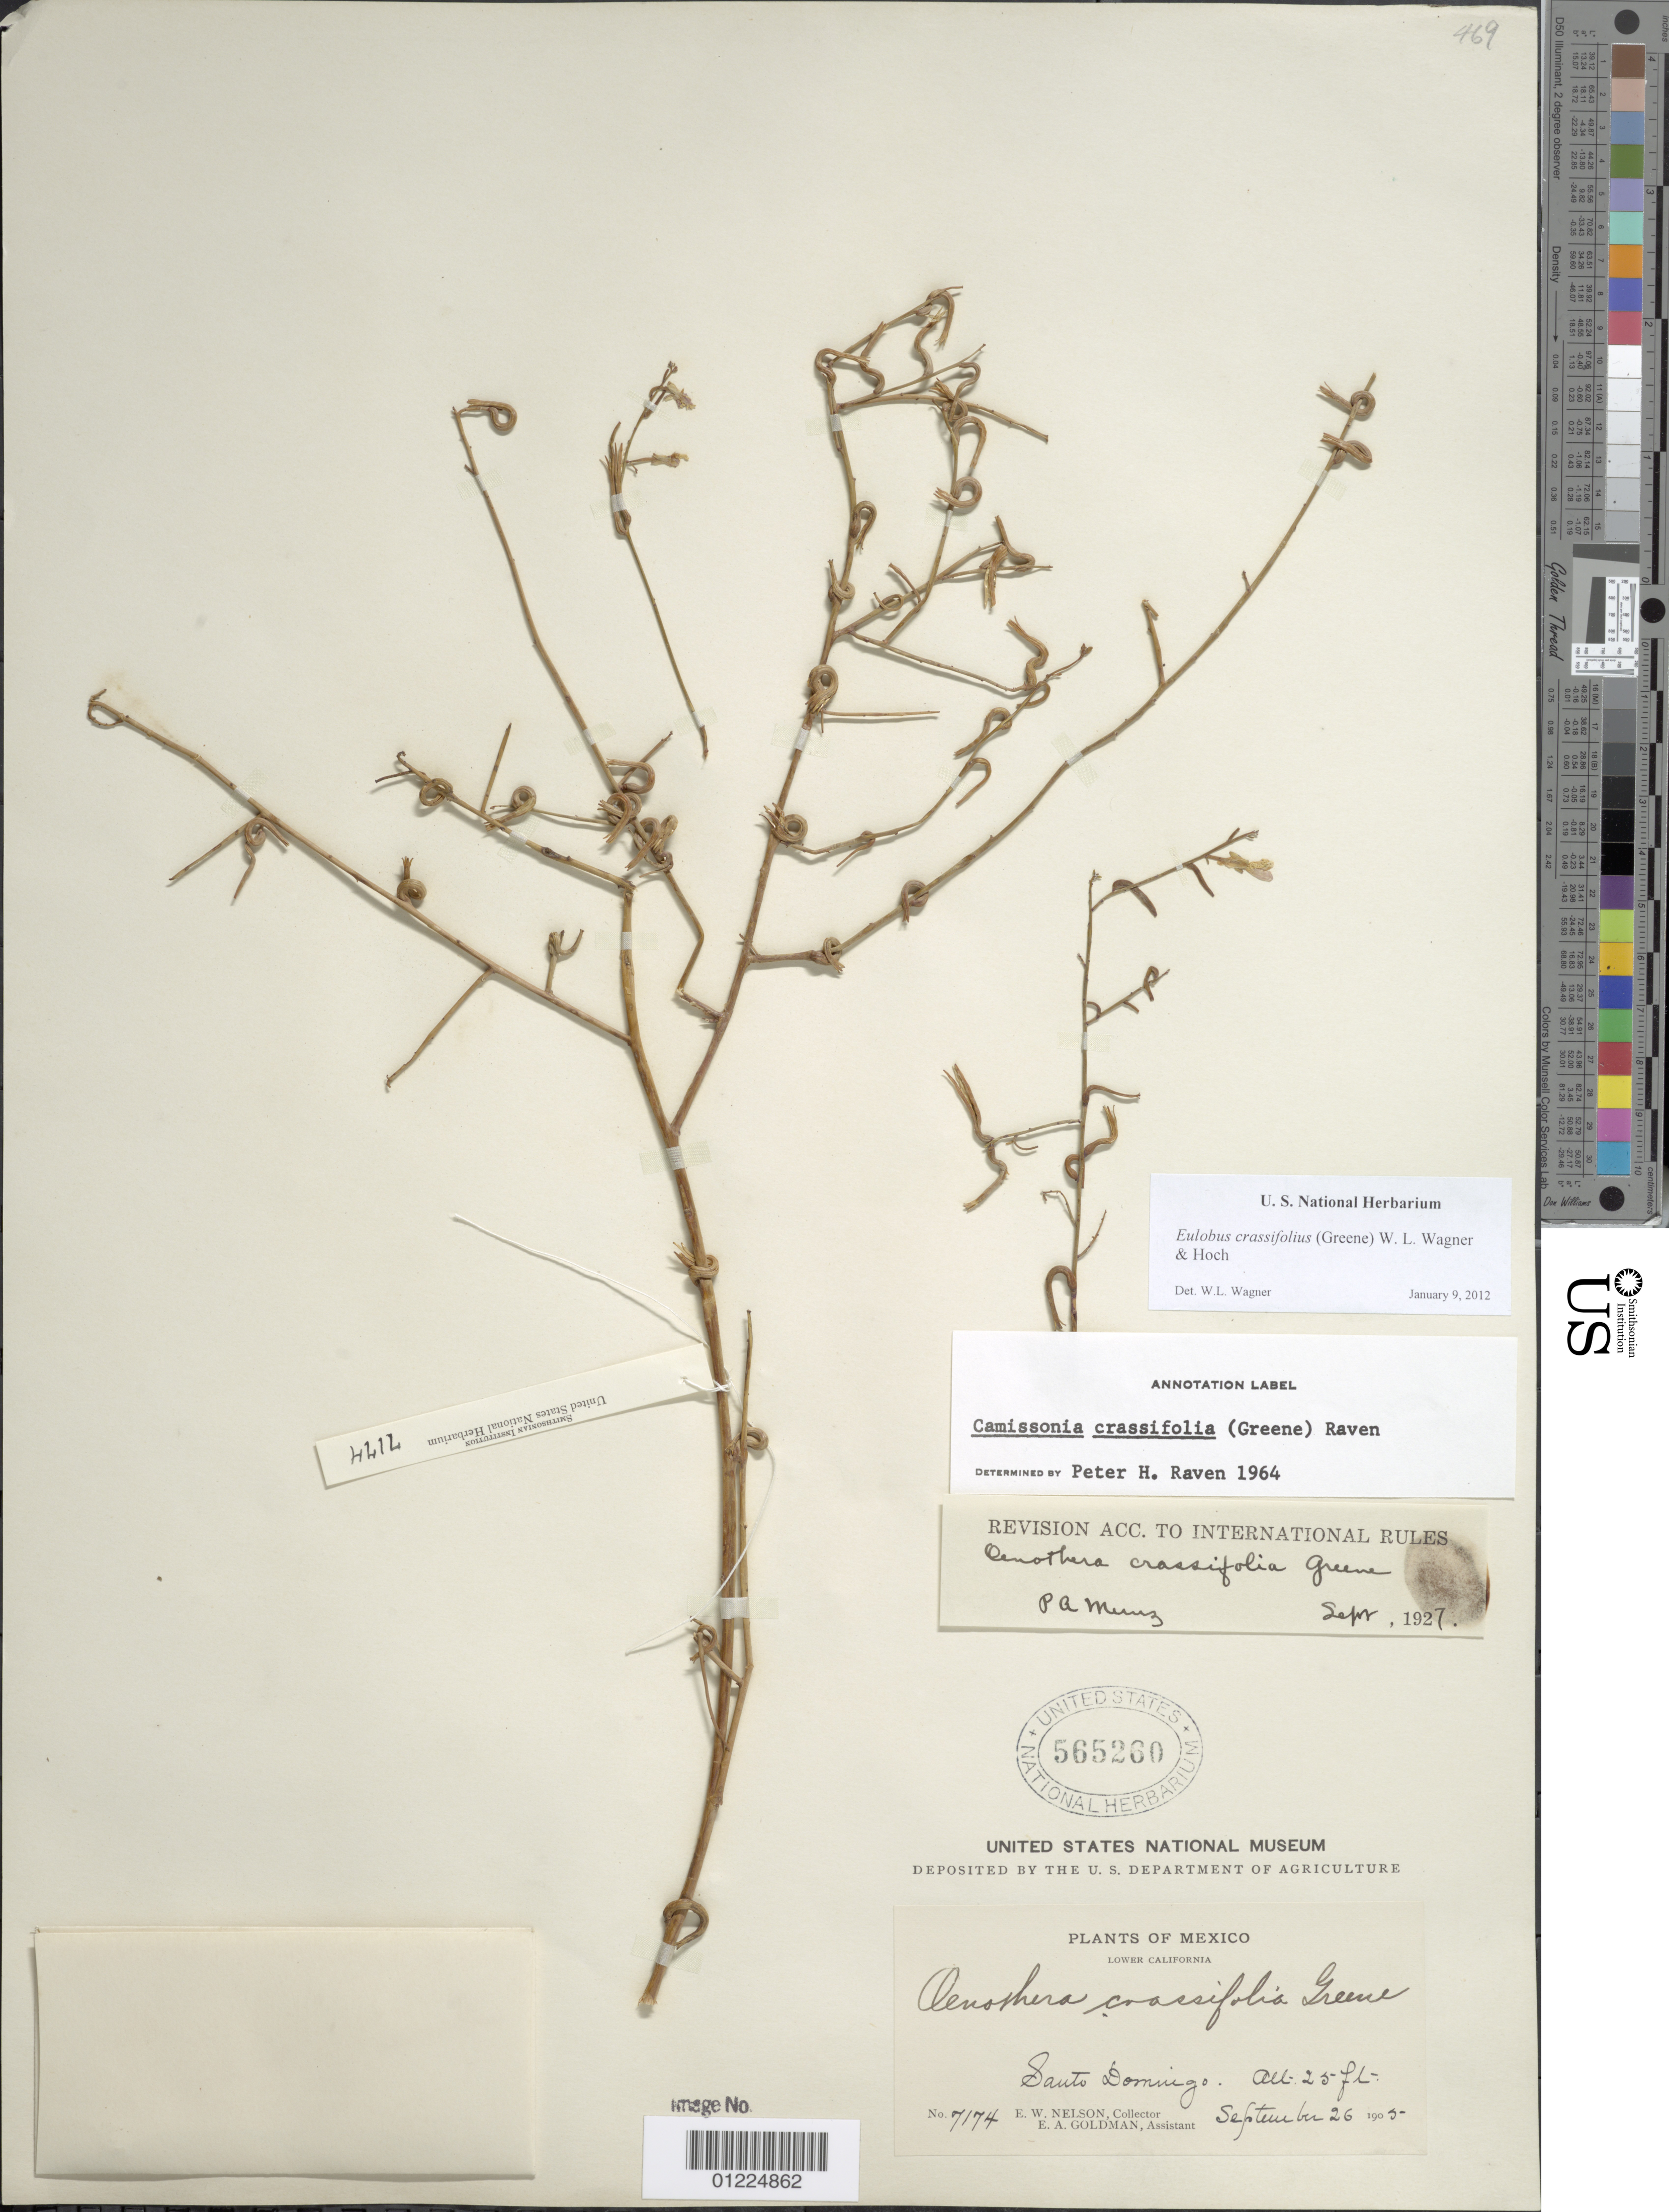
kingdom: Plantae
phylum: Tracheophyta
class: Magnoliopsida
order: Myrtales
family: Onagraceae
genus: Eulobus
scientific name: Eulobus crassifolius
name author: (Greene) W.L. Wagner & Hoch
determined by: Wagner, W. L., (BOT), Smithsonian Institution - National Museum of Natural History (UNITED STATES)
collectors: E. W. Nelson & E. A. Goldman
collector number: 7174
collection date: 1905-09-26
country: Mexico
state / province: Baja California Sur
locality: Santo Domingo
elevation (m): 8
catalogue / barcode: US 565260